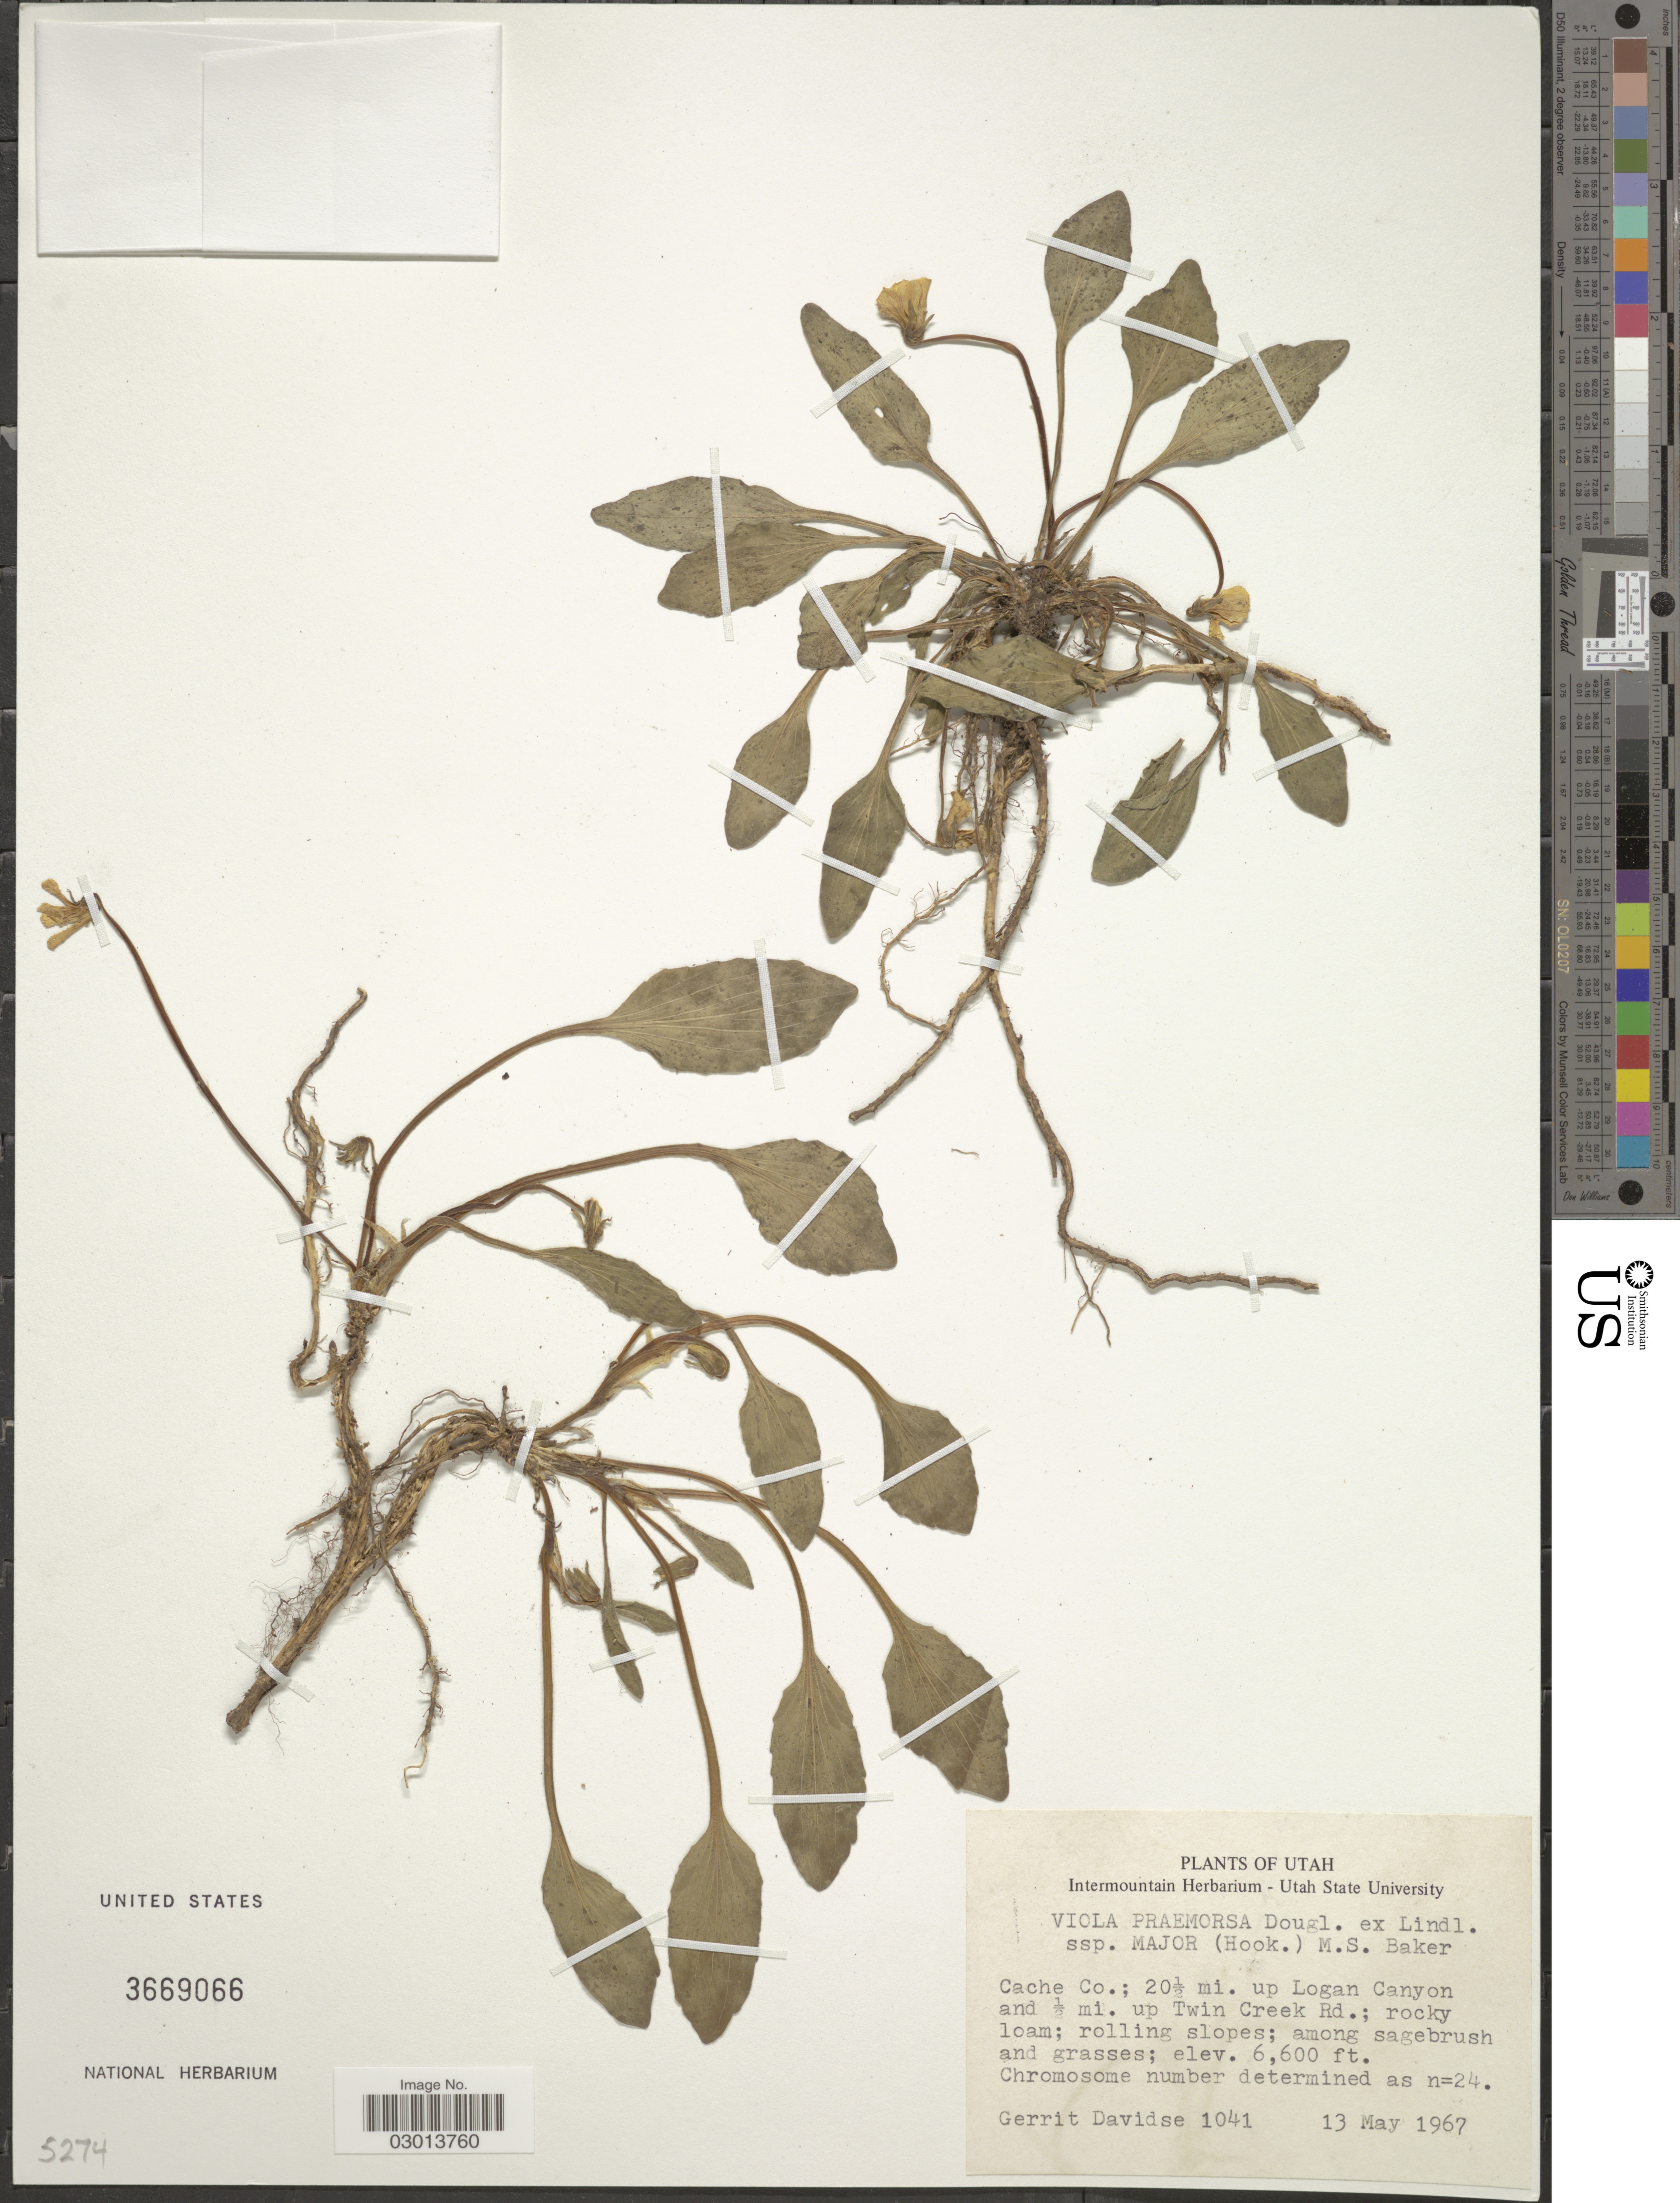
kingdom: Plantae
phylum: Tracheophyta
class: Magnoliopsida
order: Malpighiales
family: Violaceae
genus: Viola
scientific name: Viola praemorsa subsp. major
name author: (Hook.) M.S. Baker & Clausen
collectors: G. Davidse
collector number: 1041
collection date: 1967-05-13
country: United States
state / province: Utah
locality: Cache Co.; 20½ mi. up Logan Canyon and ½ mi. up Twin Creek Rd.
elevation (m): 2012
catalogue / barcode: US 3669066